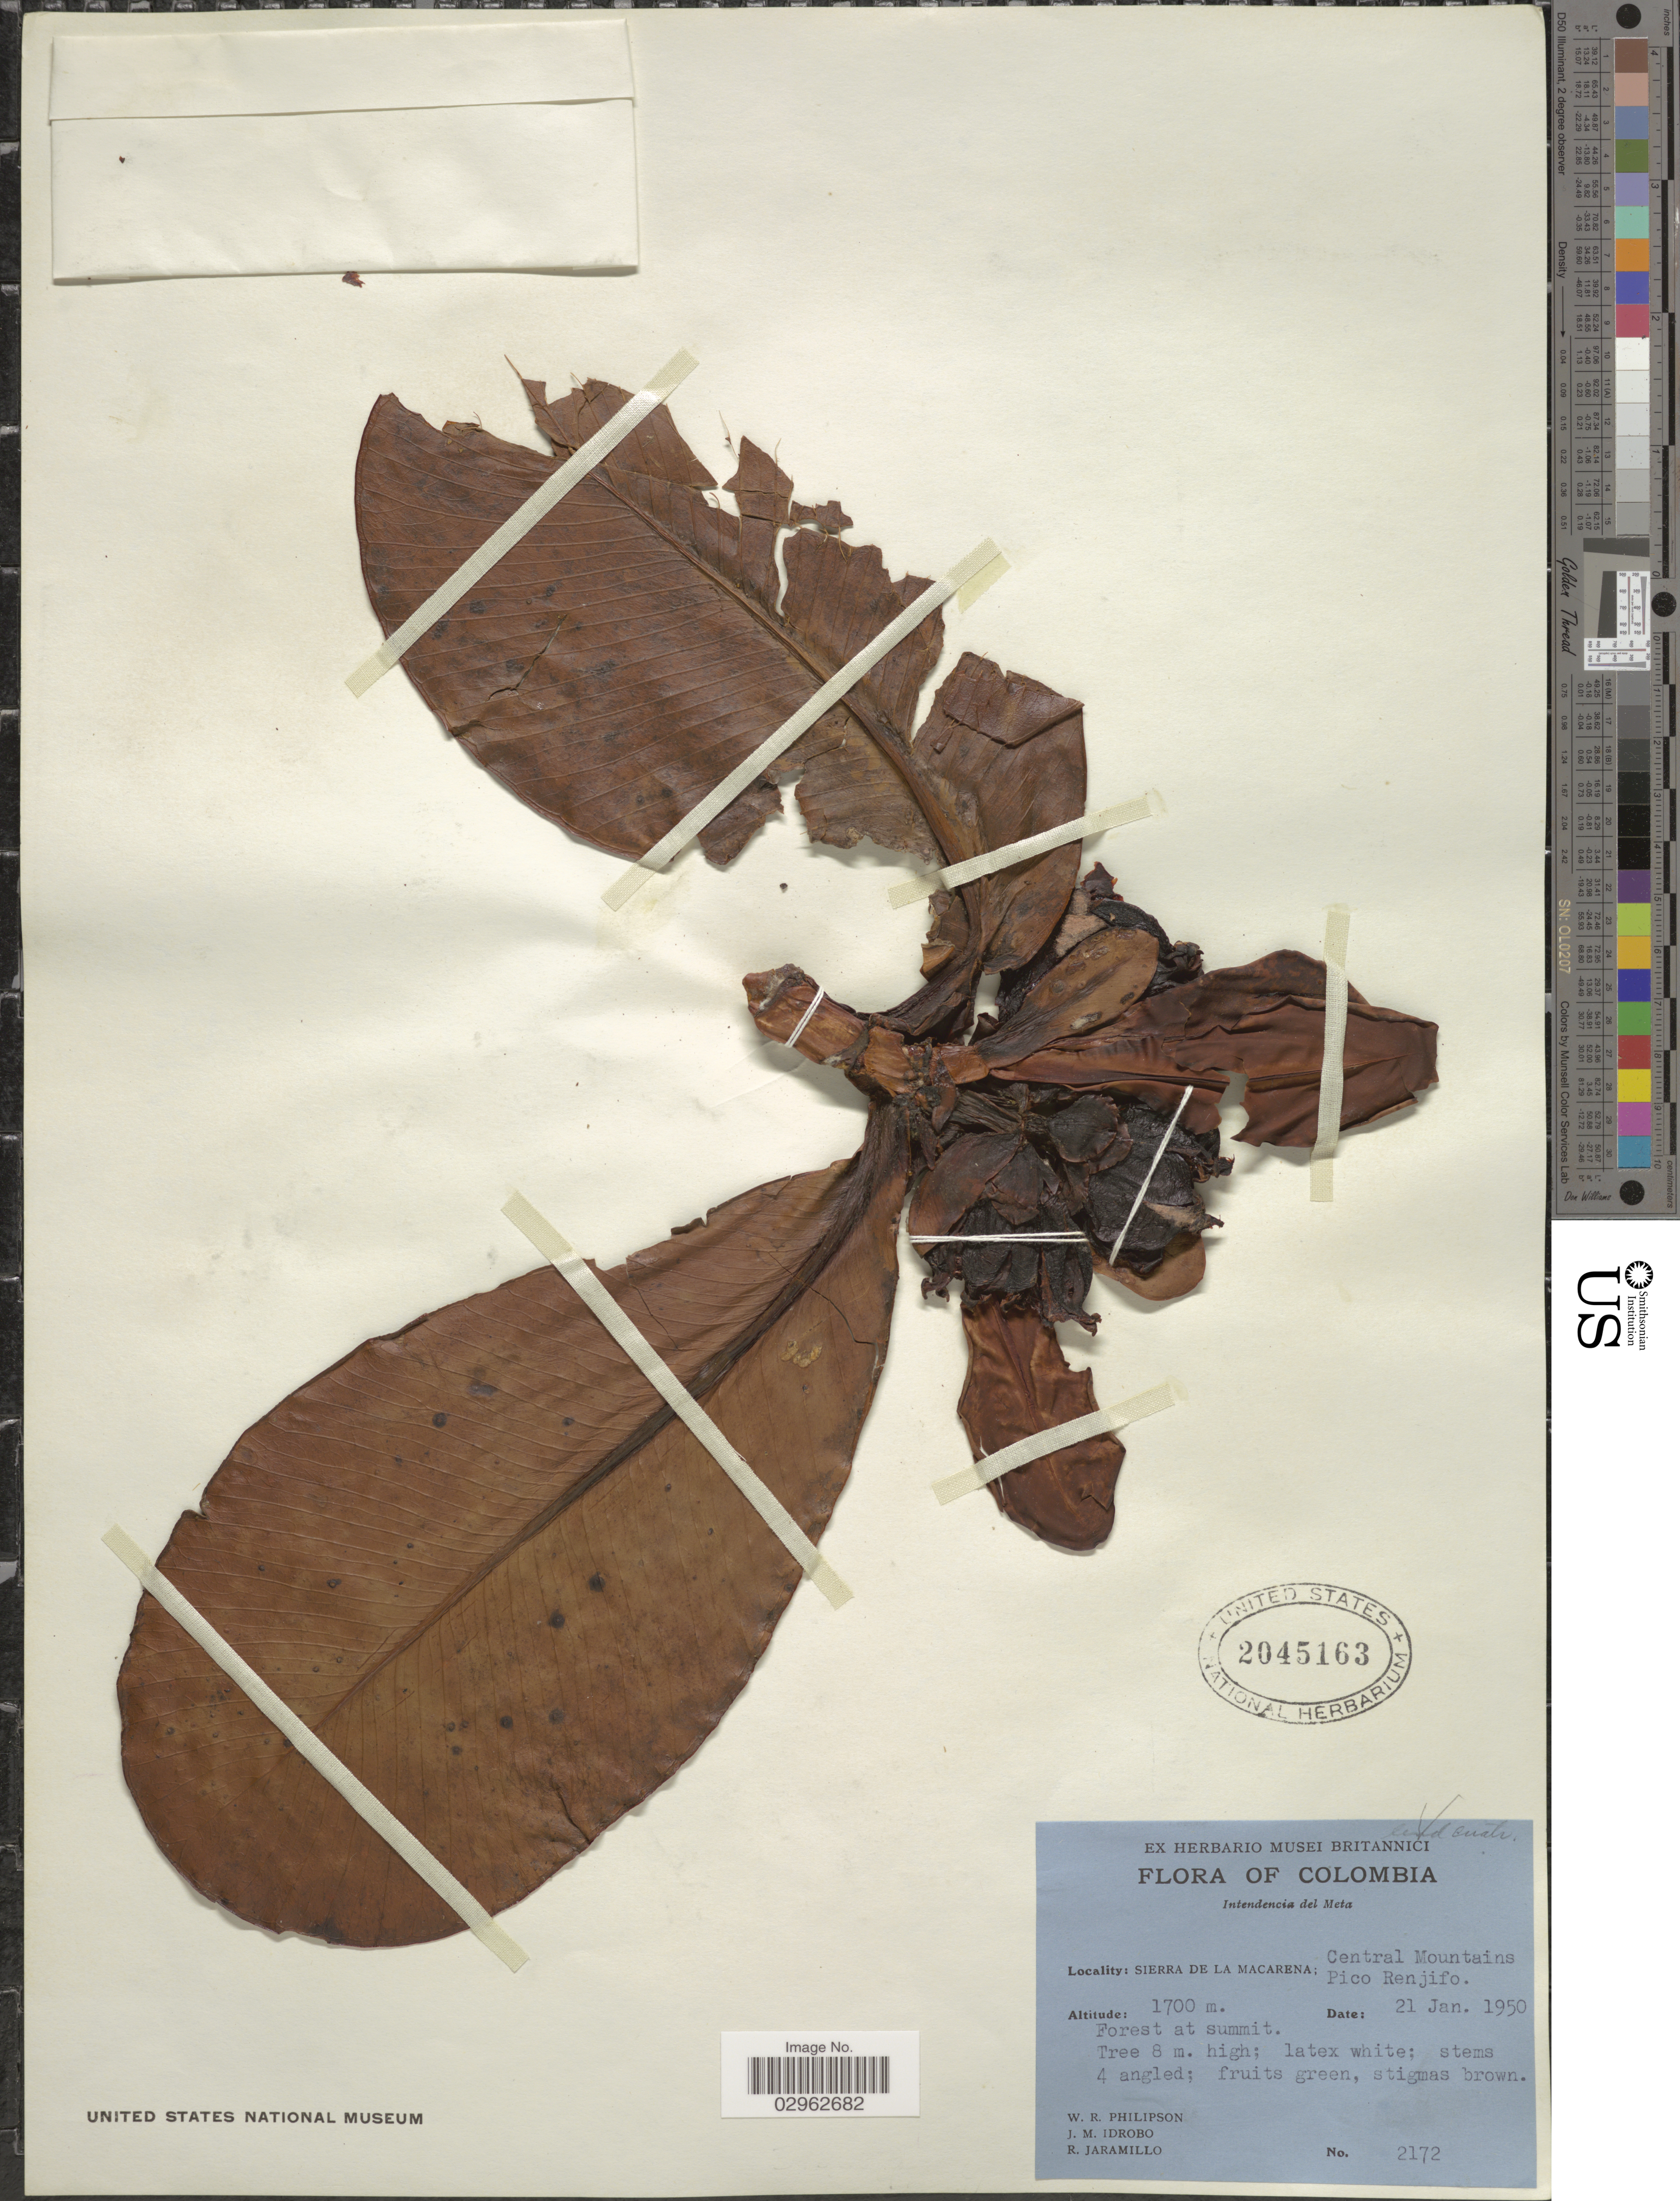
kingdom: Plantae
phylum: Tracheophyta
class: Magnoliopsida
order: Malpighiales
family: Clusiaceae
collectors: W. R. Philipson, J. M. Idrobo & R. Jaramillo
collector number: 2172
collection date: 1950-01-21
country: Colombia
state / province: Meta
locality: Intendencia del Meta, Sierra De La Macarena: Central Mountains, Pico Renjifo.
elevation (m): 1700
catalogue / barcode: US 2045163